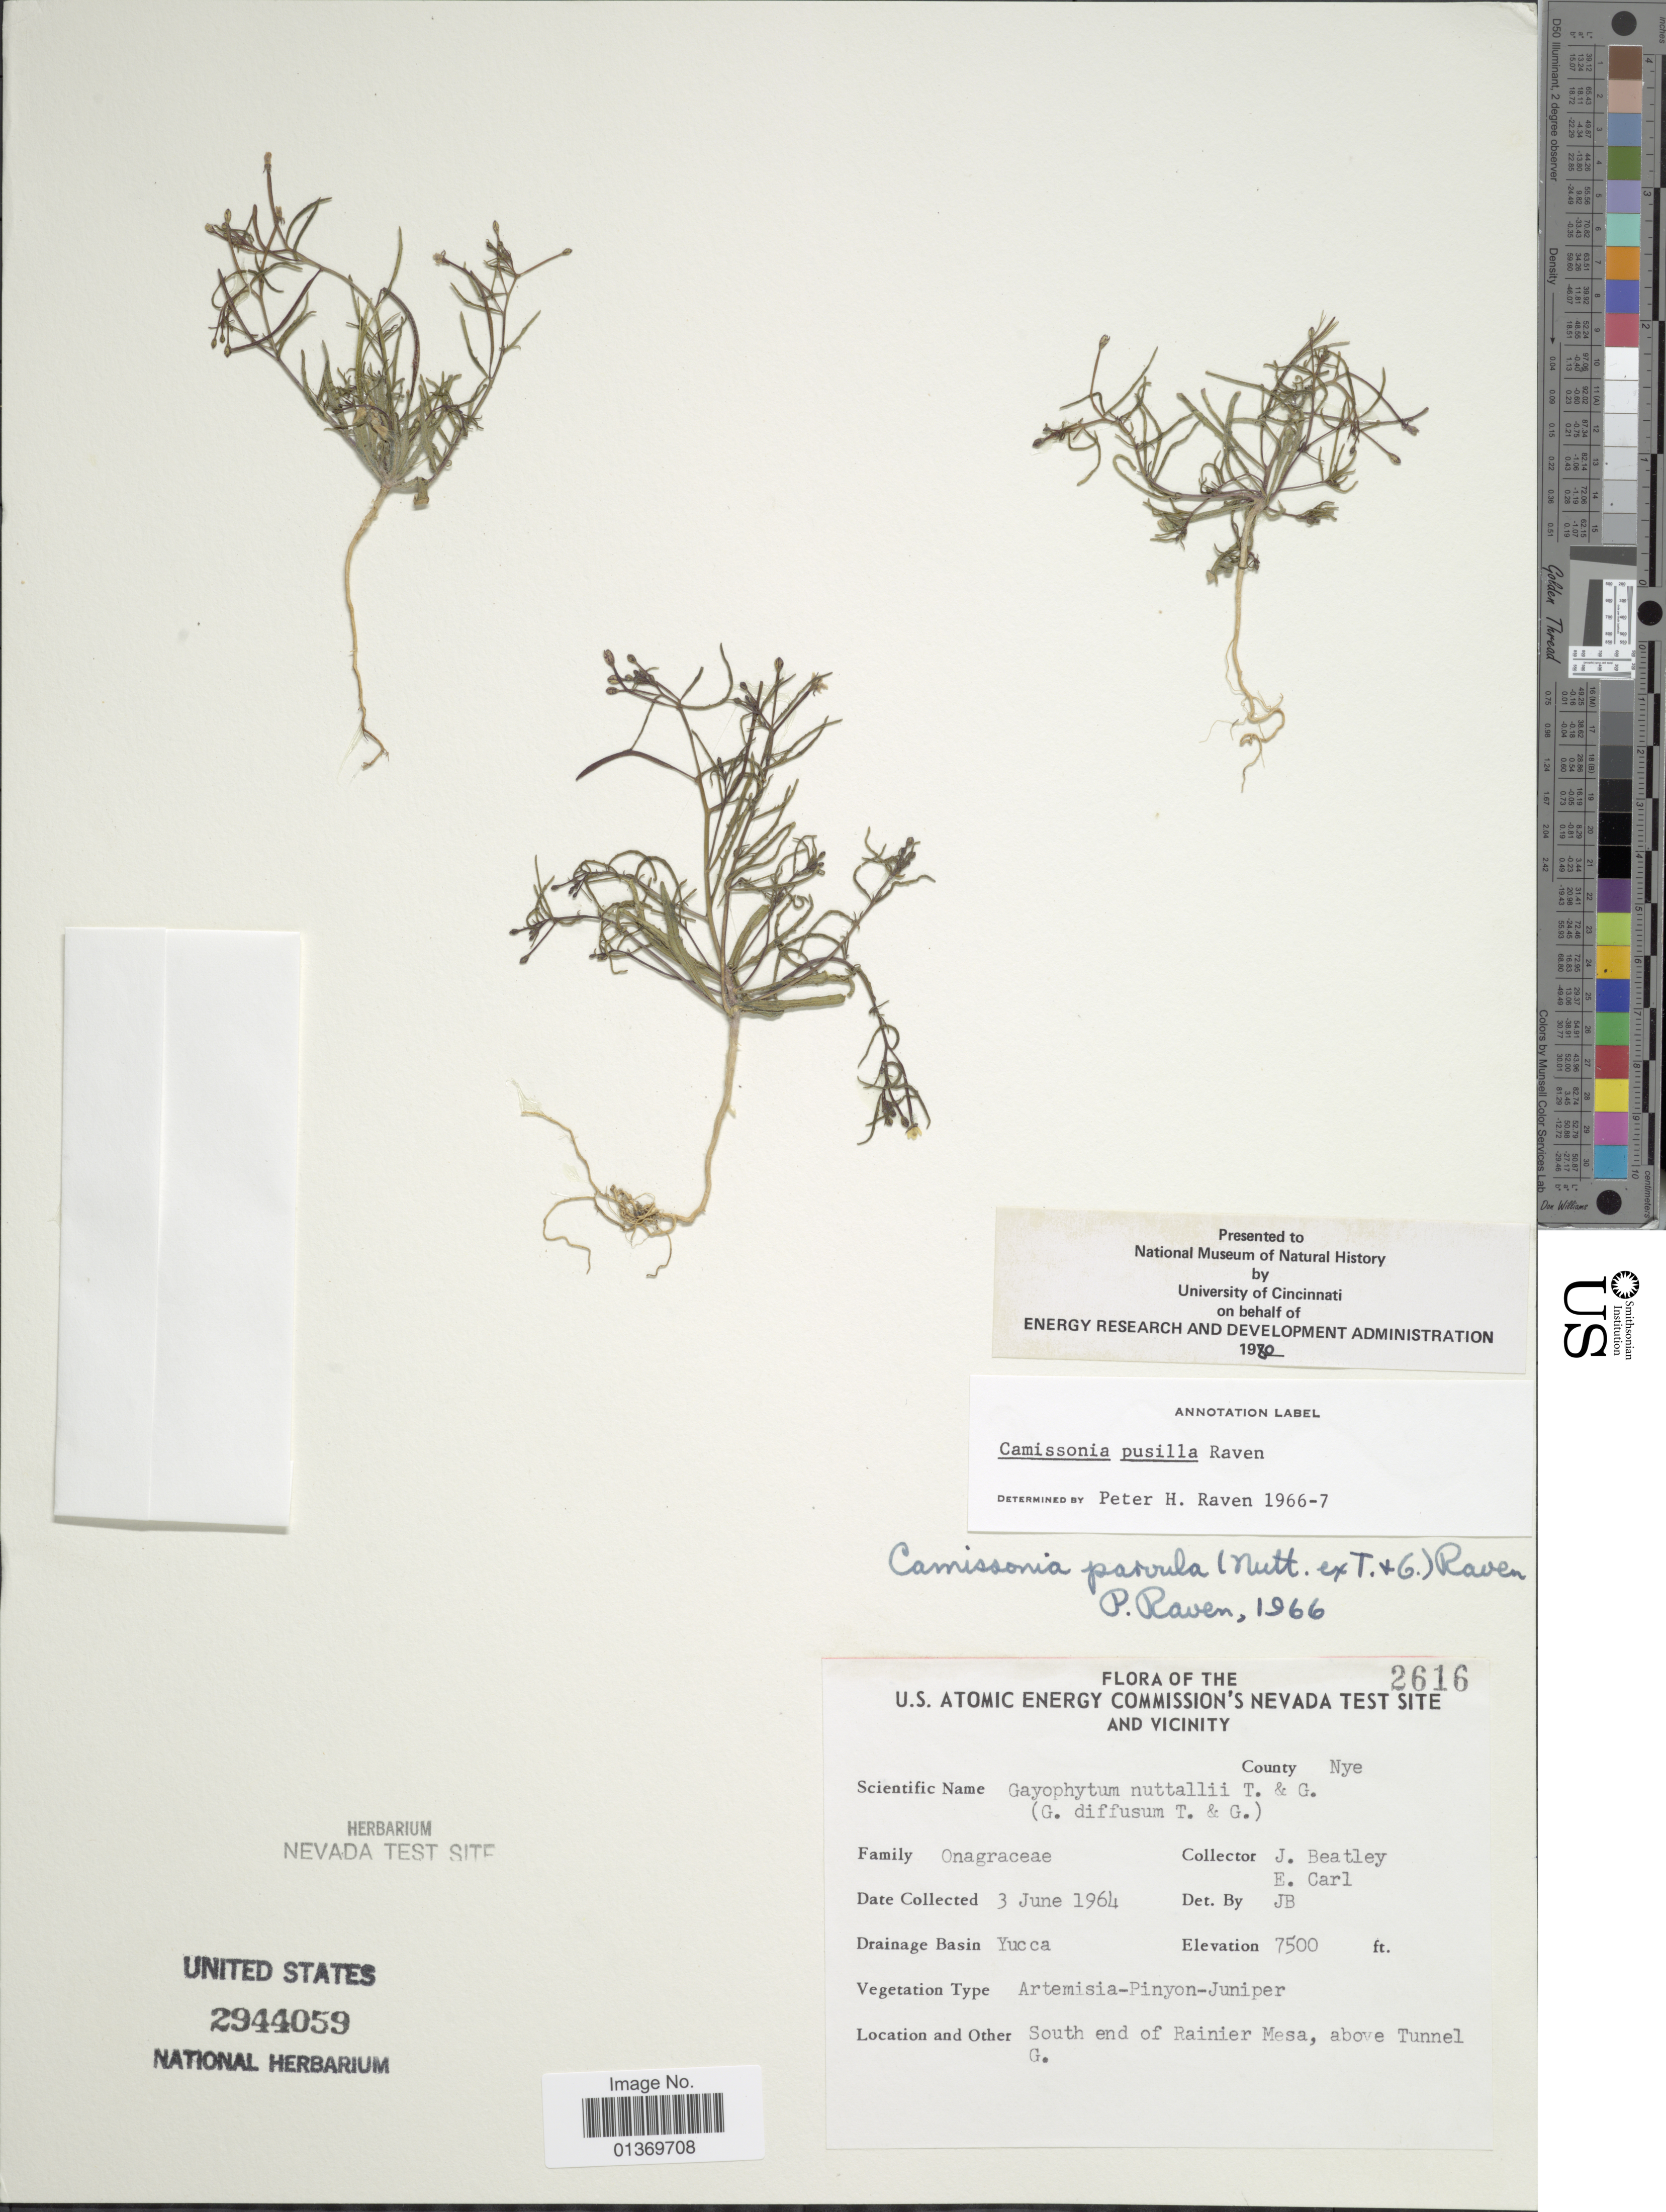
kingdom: Plantae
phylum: Tracheophyta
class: Magnoliopsida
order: Myrtales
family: Onagraceae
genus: Camissonia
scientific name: Camissonia pusilla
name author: P.H. Raven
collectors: J. C. Beatley & E. Carl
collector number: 2616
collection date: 1964-06-03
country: United States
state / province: Nevada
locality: U. S. Atomic Energy Commission's Nevada Test Site and Vicinity, County Nyr, Yucca, South end of Rainier Mesa, above Tunnel G.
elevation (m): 2286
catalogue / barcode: US 2944059